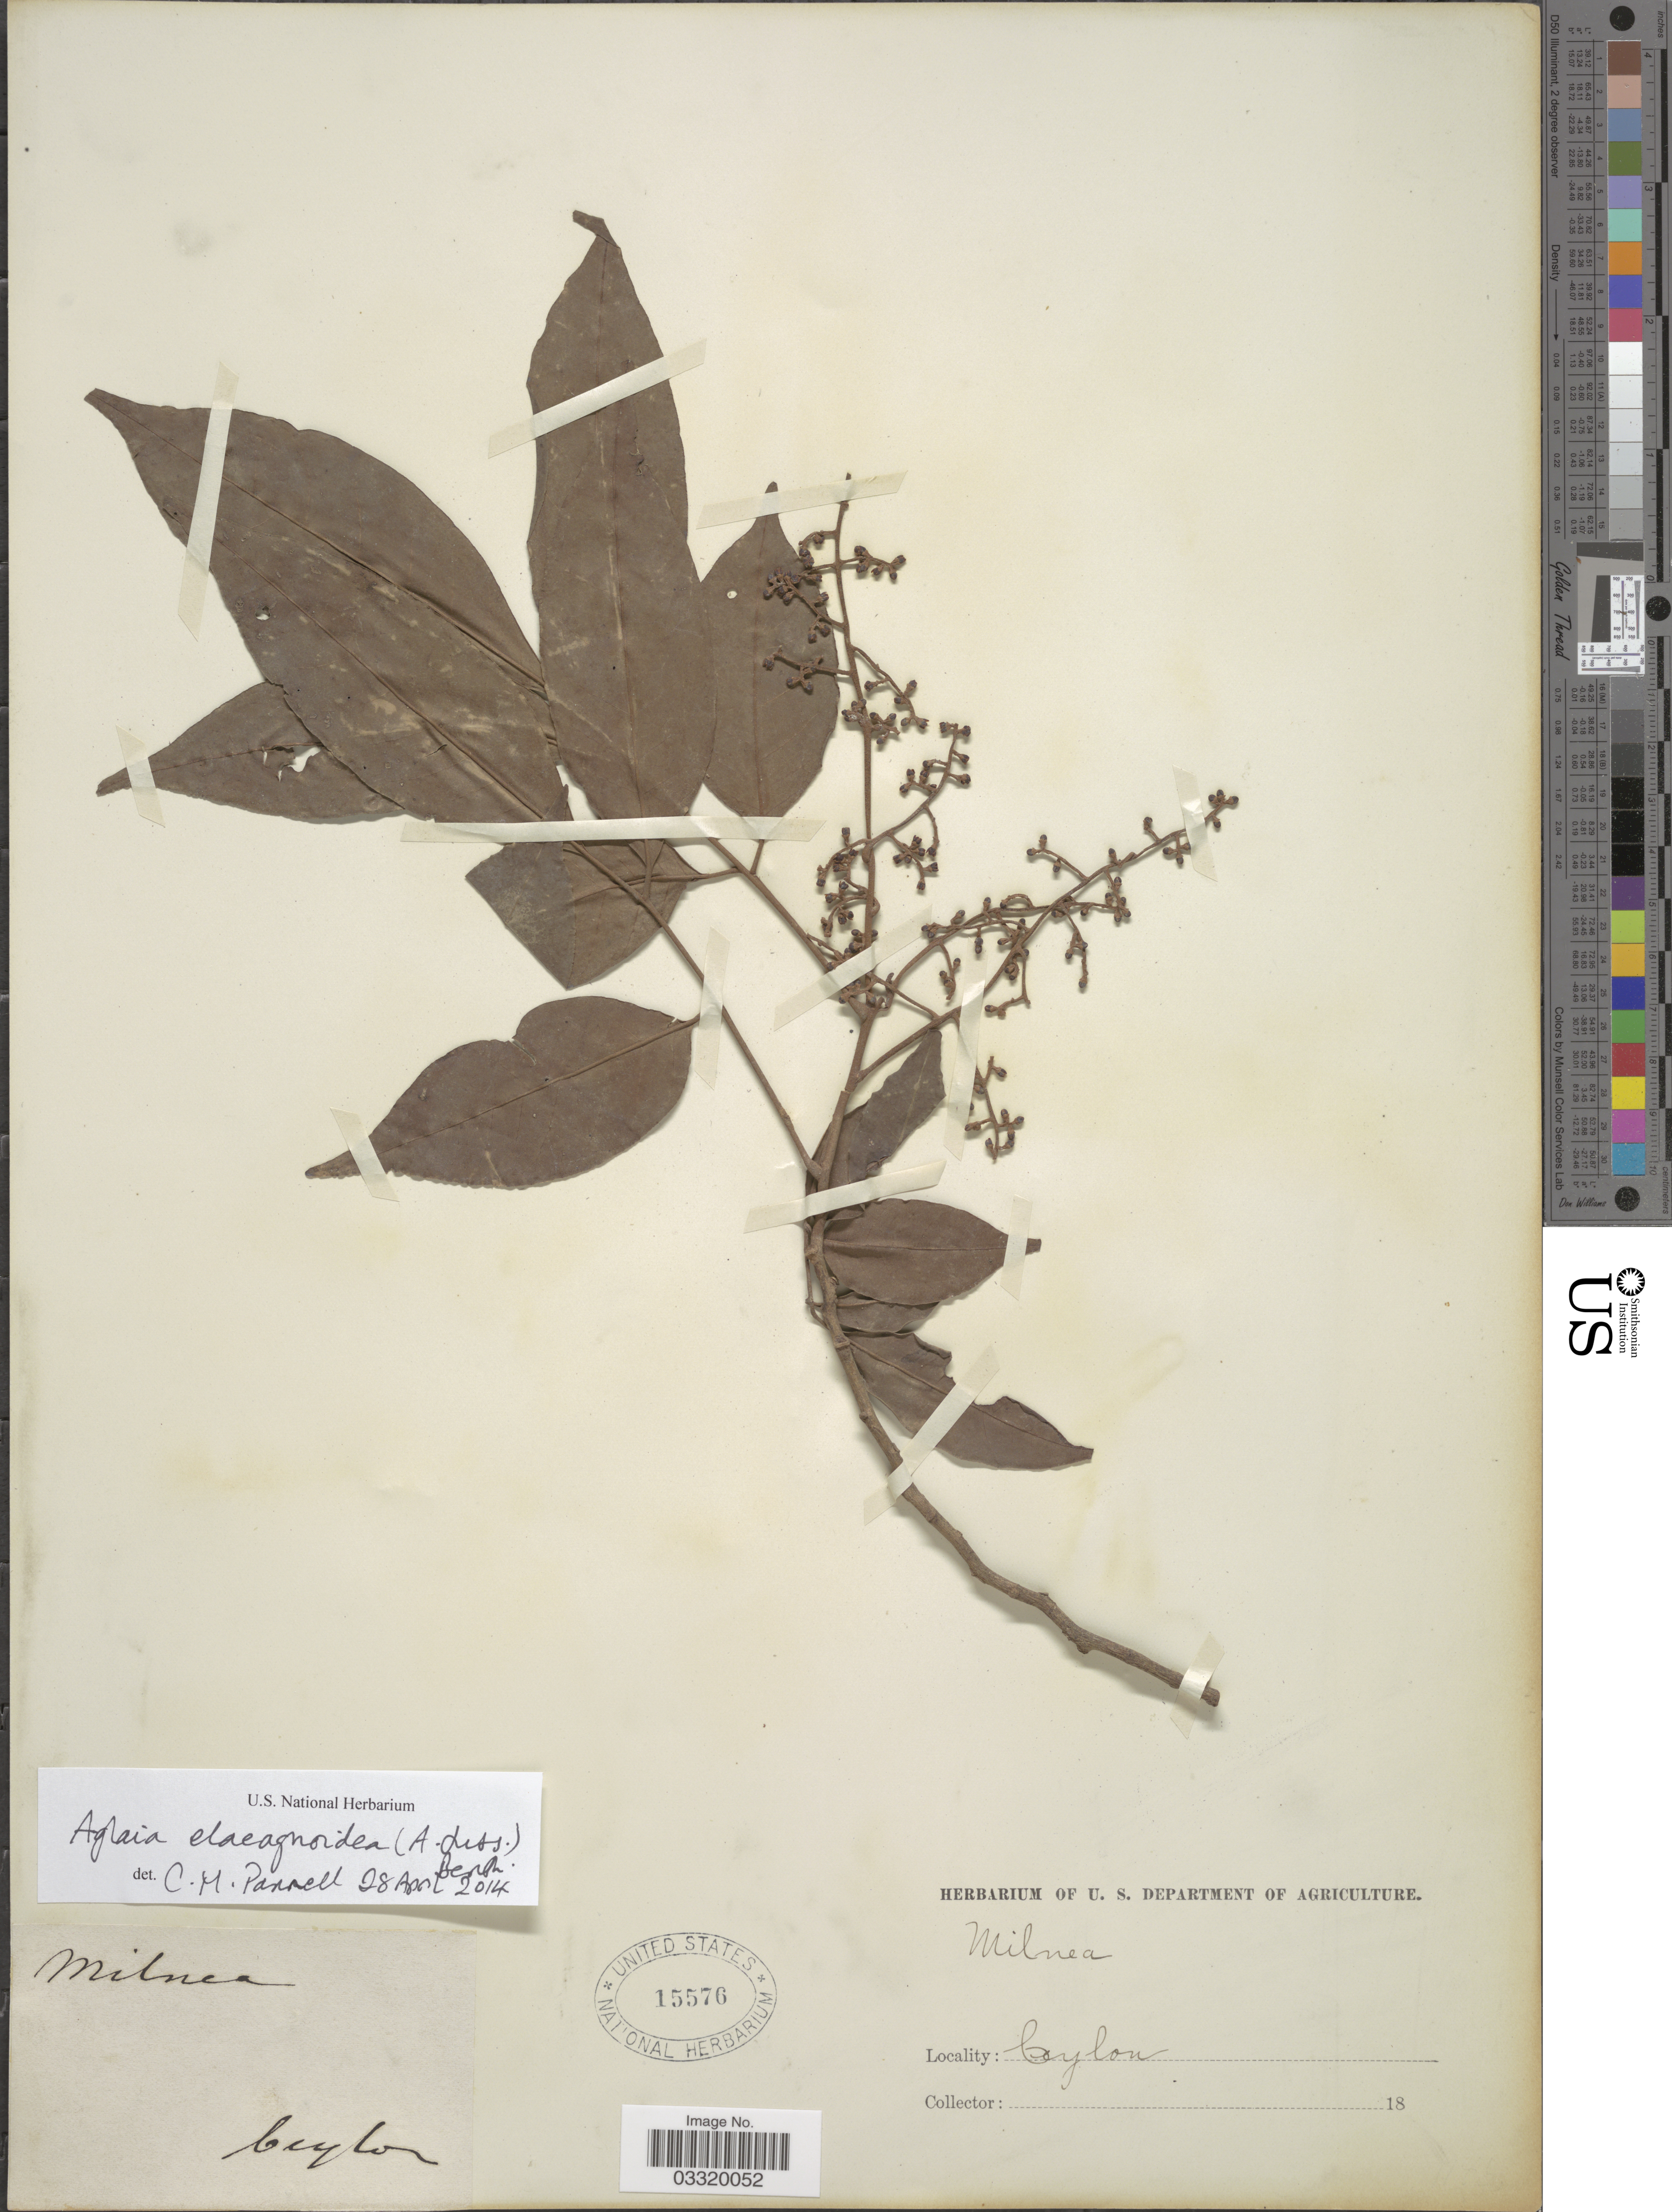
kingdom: Plantae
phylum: Tracheophyta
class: Magnoliopsida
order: Sapindales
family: Meliaceae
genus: Aglaia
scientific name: Aglaia elaeagnoidea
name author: (A. Juss.) Benth.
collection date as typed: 18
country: Sri Lanka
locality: Ceylon.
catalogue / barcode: US 15576